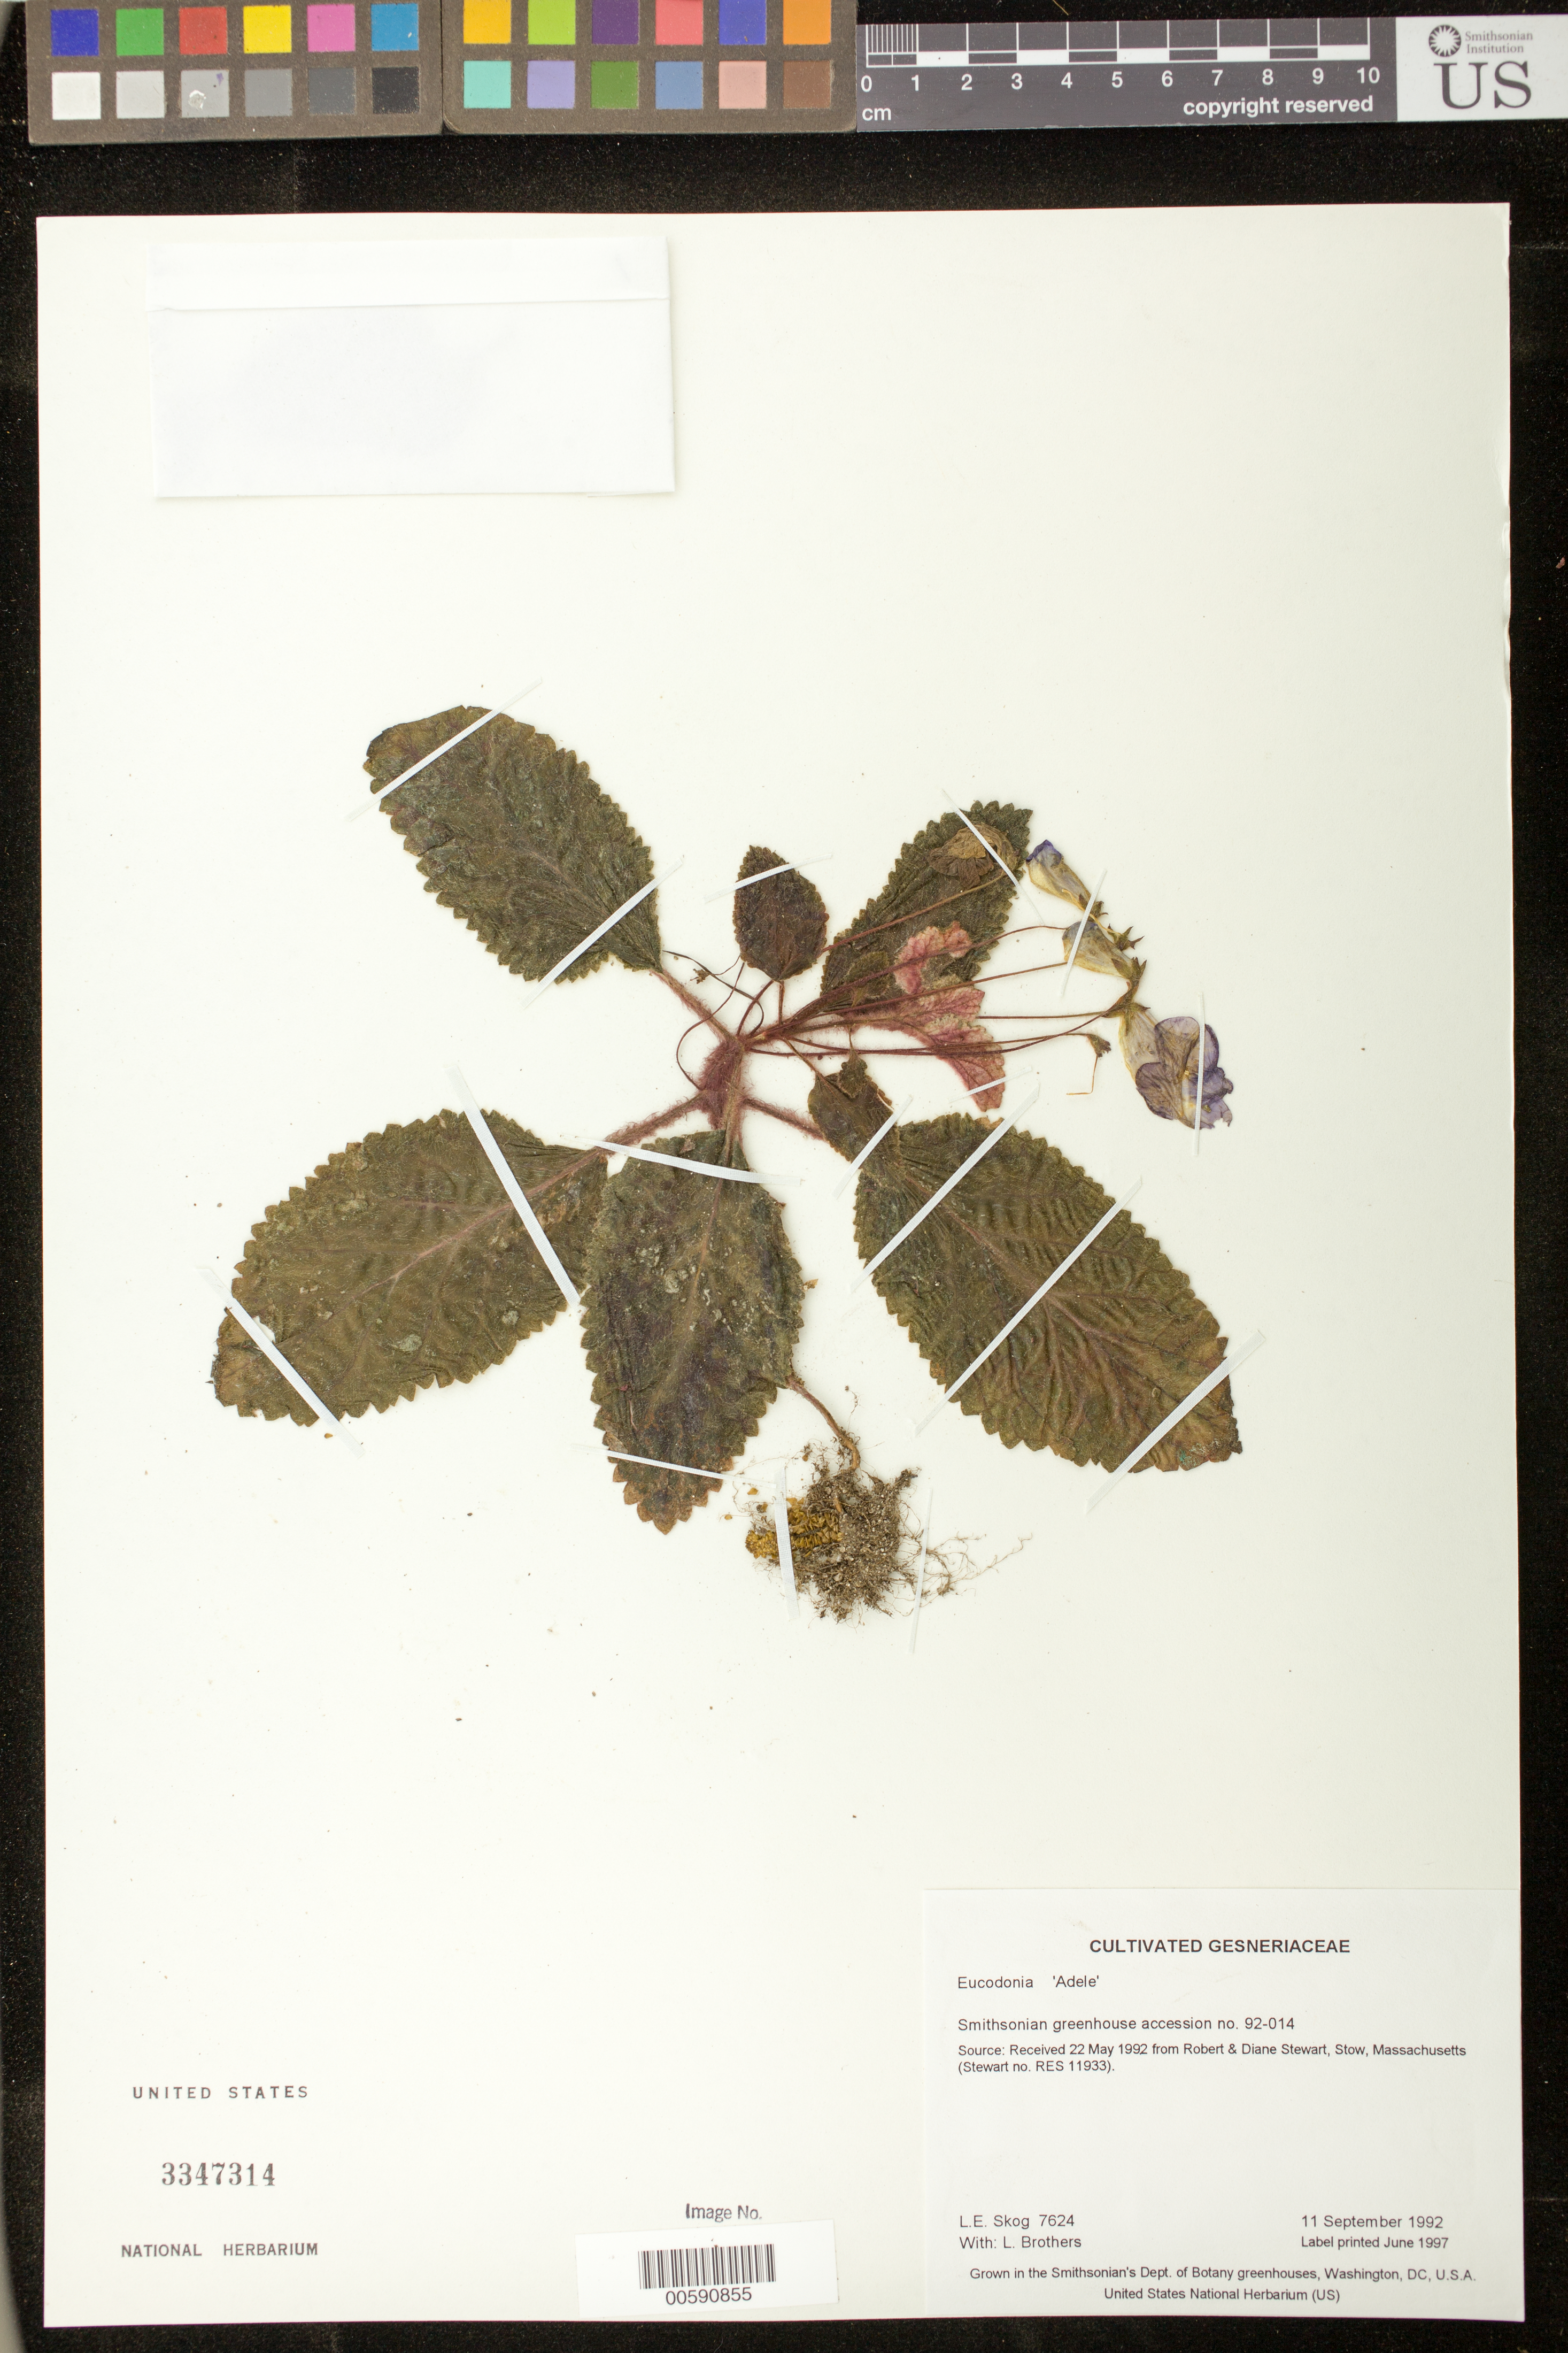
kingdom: Plantae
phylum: Tracheophyta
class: Magnoliopsida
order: Lamiales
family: Gesneriaceae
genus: Eucodonia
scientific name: Eucodonia verticillata 'Frances' x E. ehrenbergii Hanst. 'Adele'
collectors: L. E. Skog & L. Brothers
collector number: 7624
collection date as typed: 11 Sep 1992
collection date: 1992-09-11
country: United States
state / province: District of Columbia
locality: Grown in the Smithsonian's Dept. of Botany greenhouses, Washington, DC, U.S.A.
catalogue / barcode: US 3347314